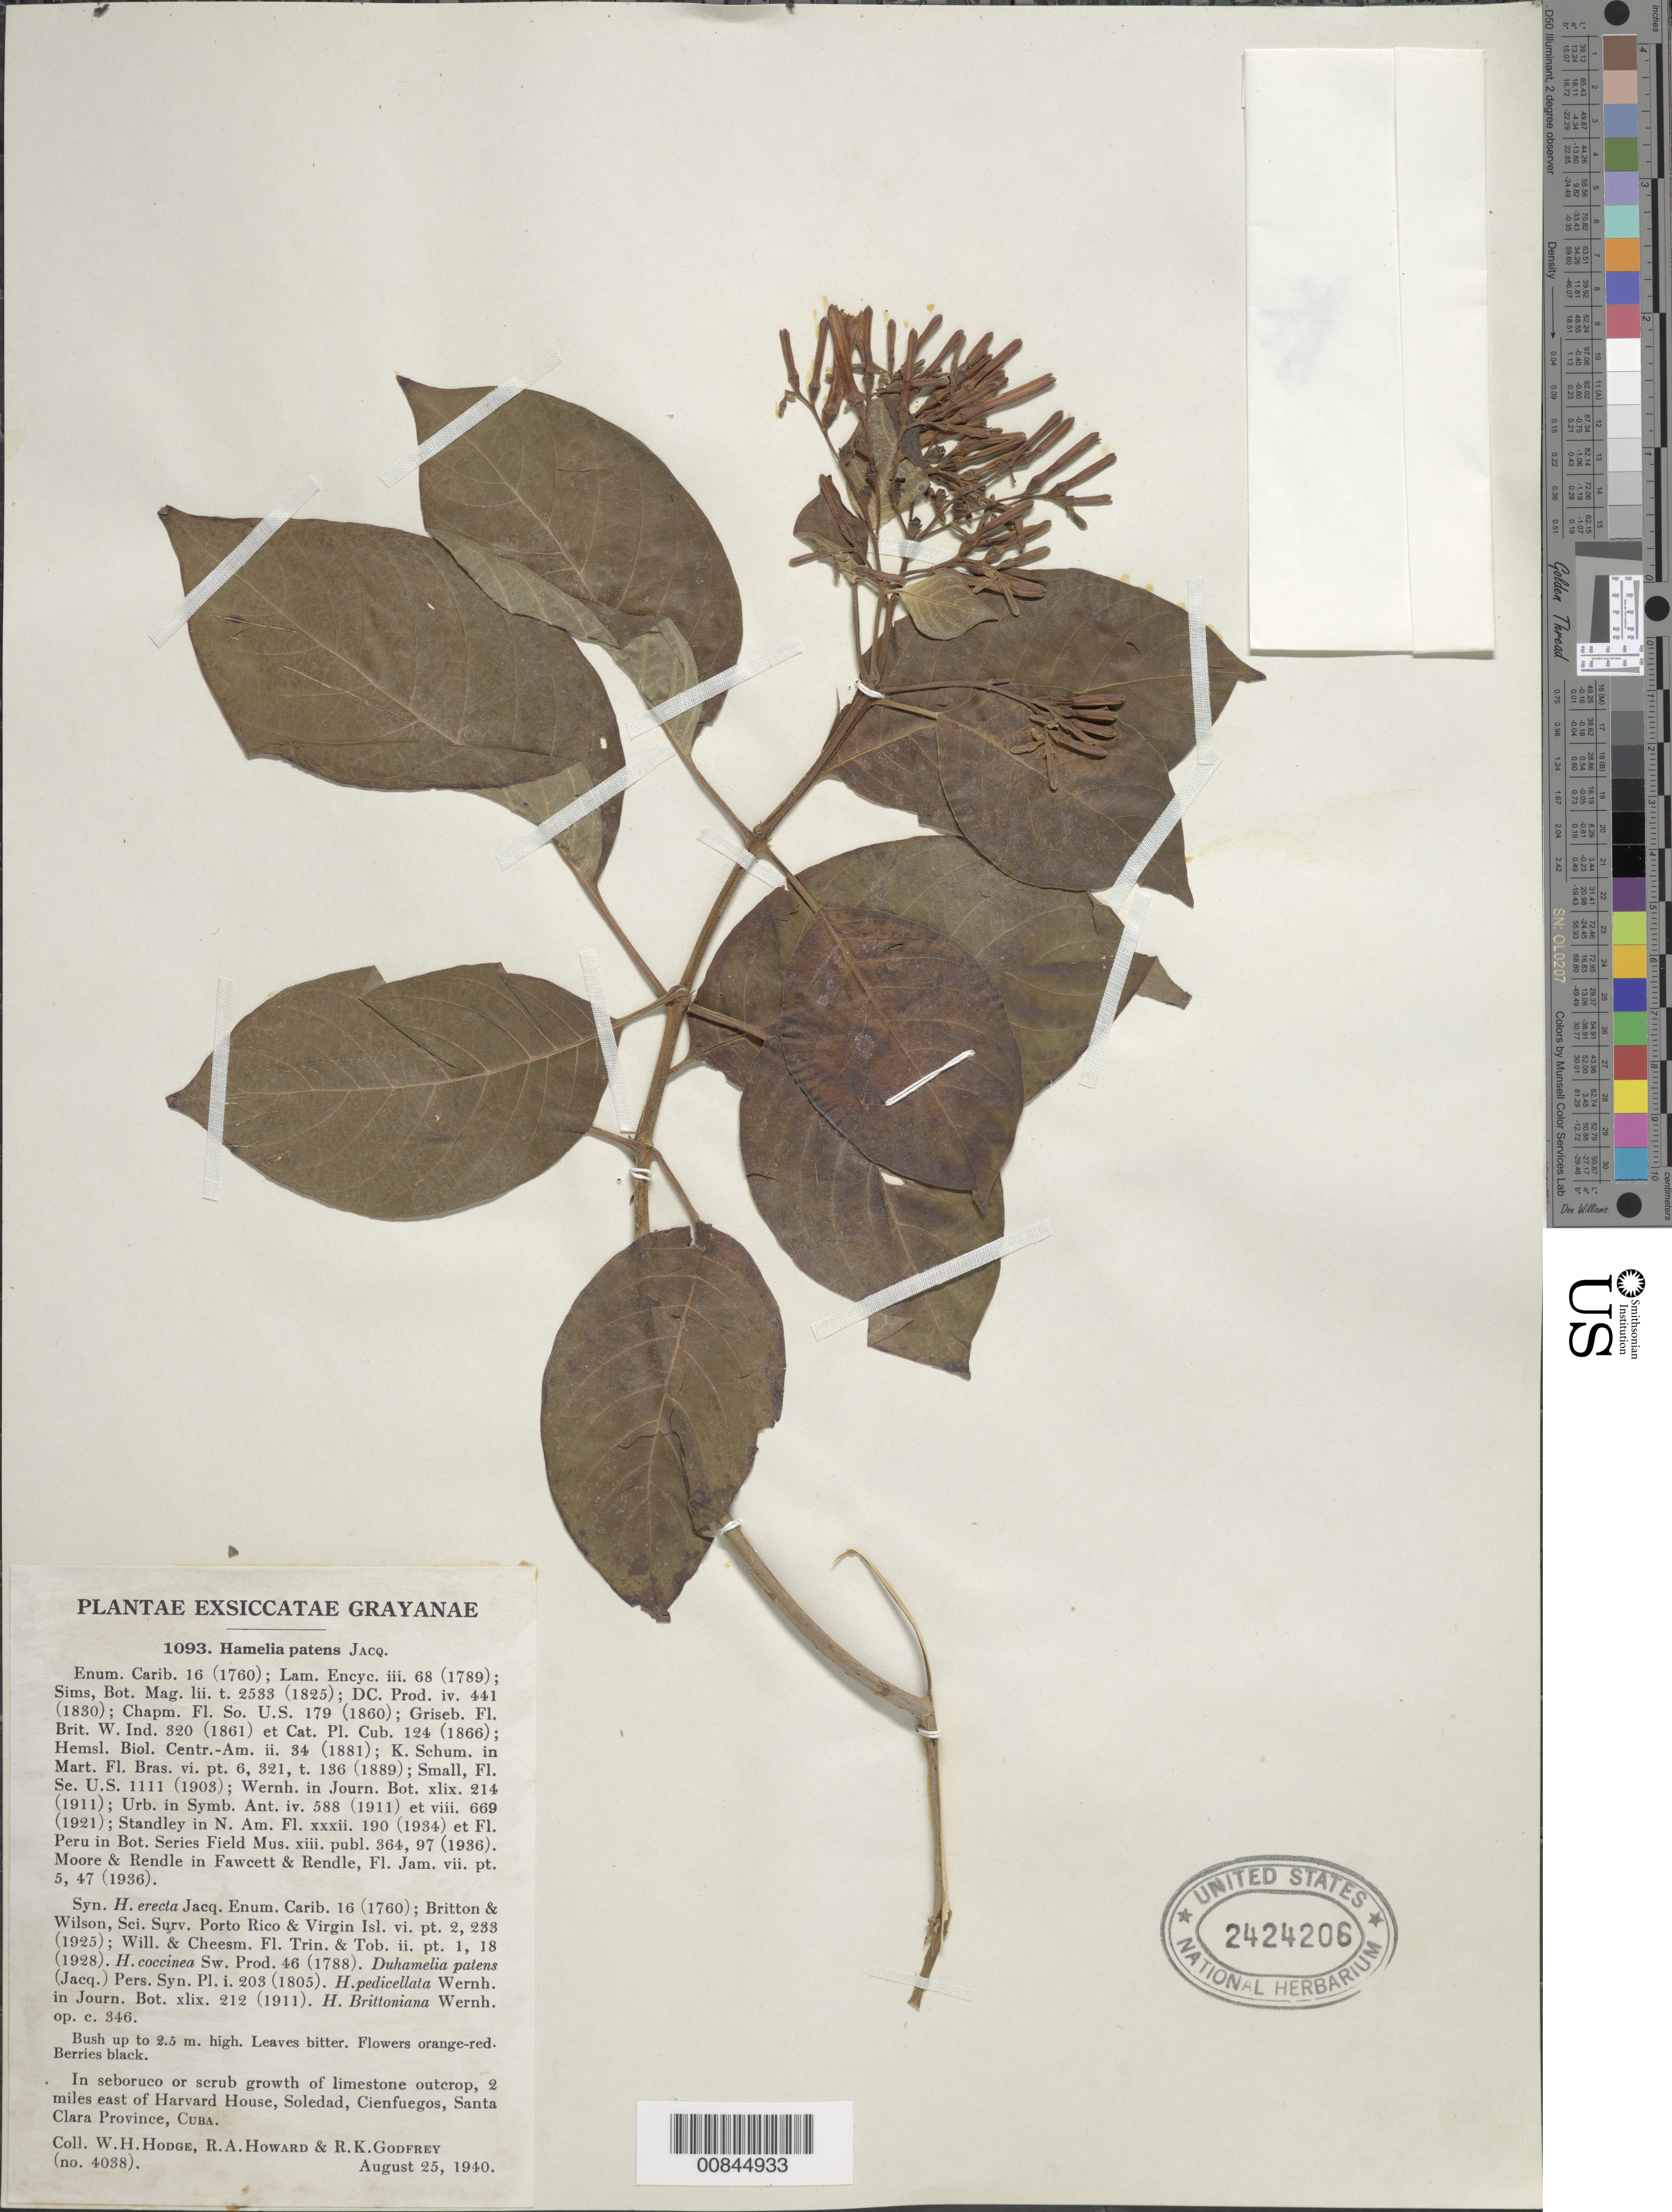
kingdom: Plantae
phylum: Tracheophyta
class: Magnoliopsida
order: Gentianales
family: Rubiaceae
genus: Hamelia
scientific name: Hamelia patens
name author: Jacq.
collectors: W. Hodge, R. A. Howard & R. K. Godfrey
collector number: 4038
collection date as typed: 25 Aug 1940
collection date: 1940-08-25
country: Cuba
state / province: Las Villas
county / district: Cienfuegos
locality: Two miles east of Harvard house, Soledad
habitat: In seboruco or scrub growth on limestone outcrop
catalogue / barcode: US 2424206